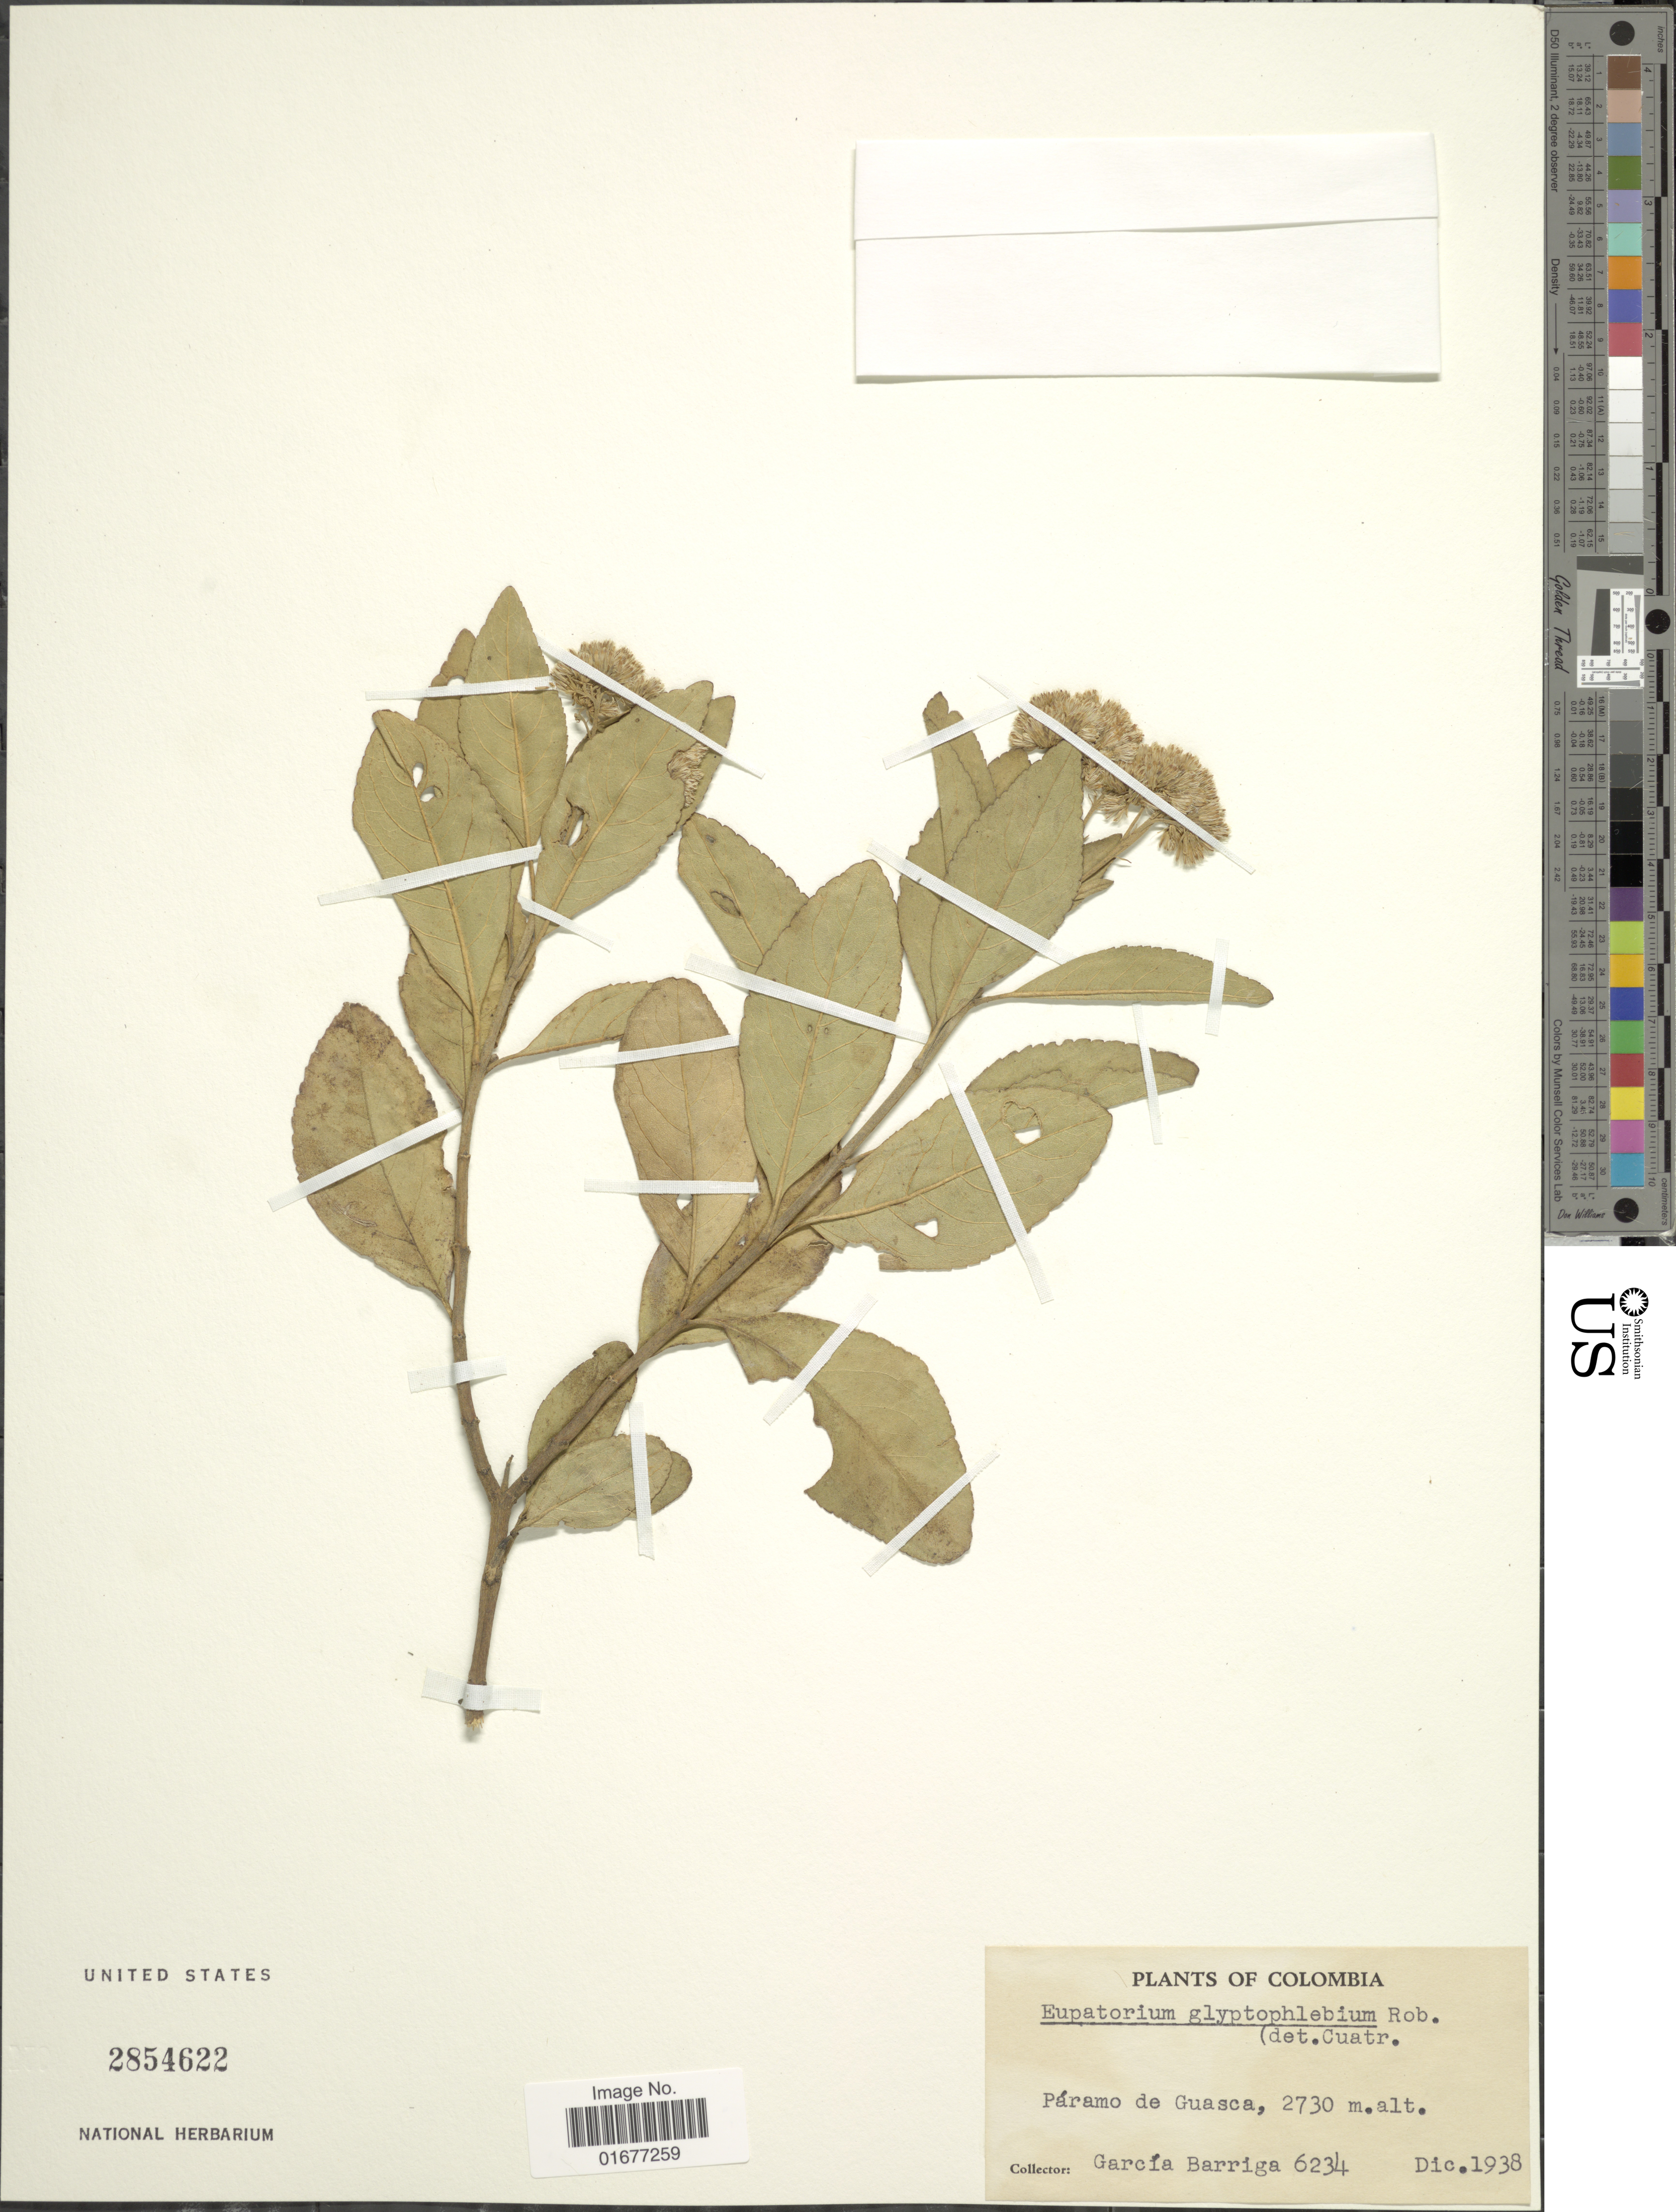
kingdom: Plantae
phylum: Tracheophyta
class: Magnoliopsida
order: Asterales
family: Asteraceae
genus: Ageratina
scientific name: Ageratina glyptophlebia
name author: (B.L. Rob.) R.M. King & H. Rob.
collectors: H. García Barriga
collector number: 6234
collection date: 1938-12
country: Colombia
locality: Paramo de Guasca.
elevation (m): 2730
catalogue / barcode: US 2854622